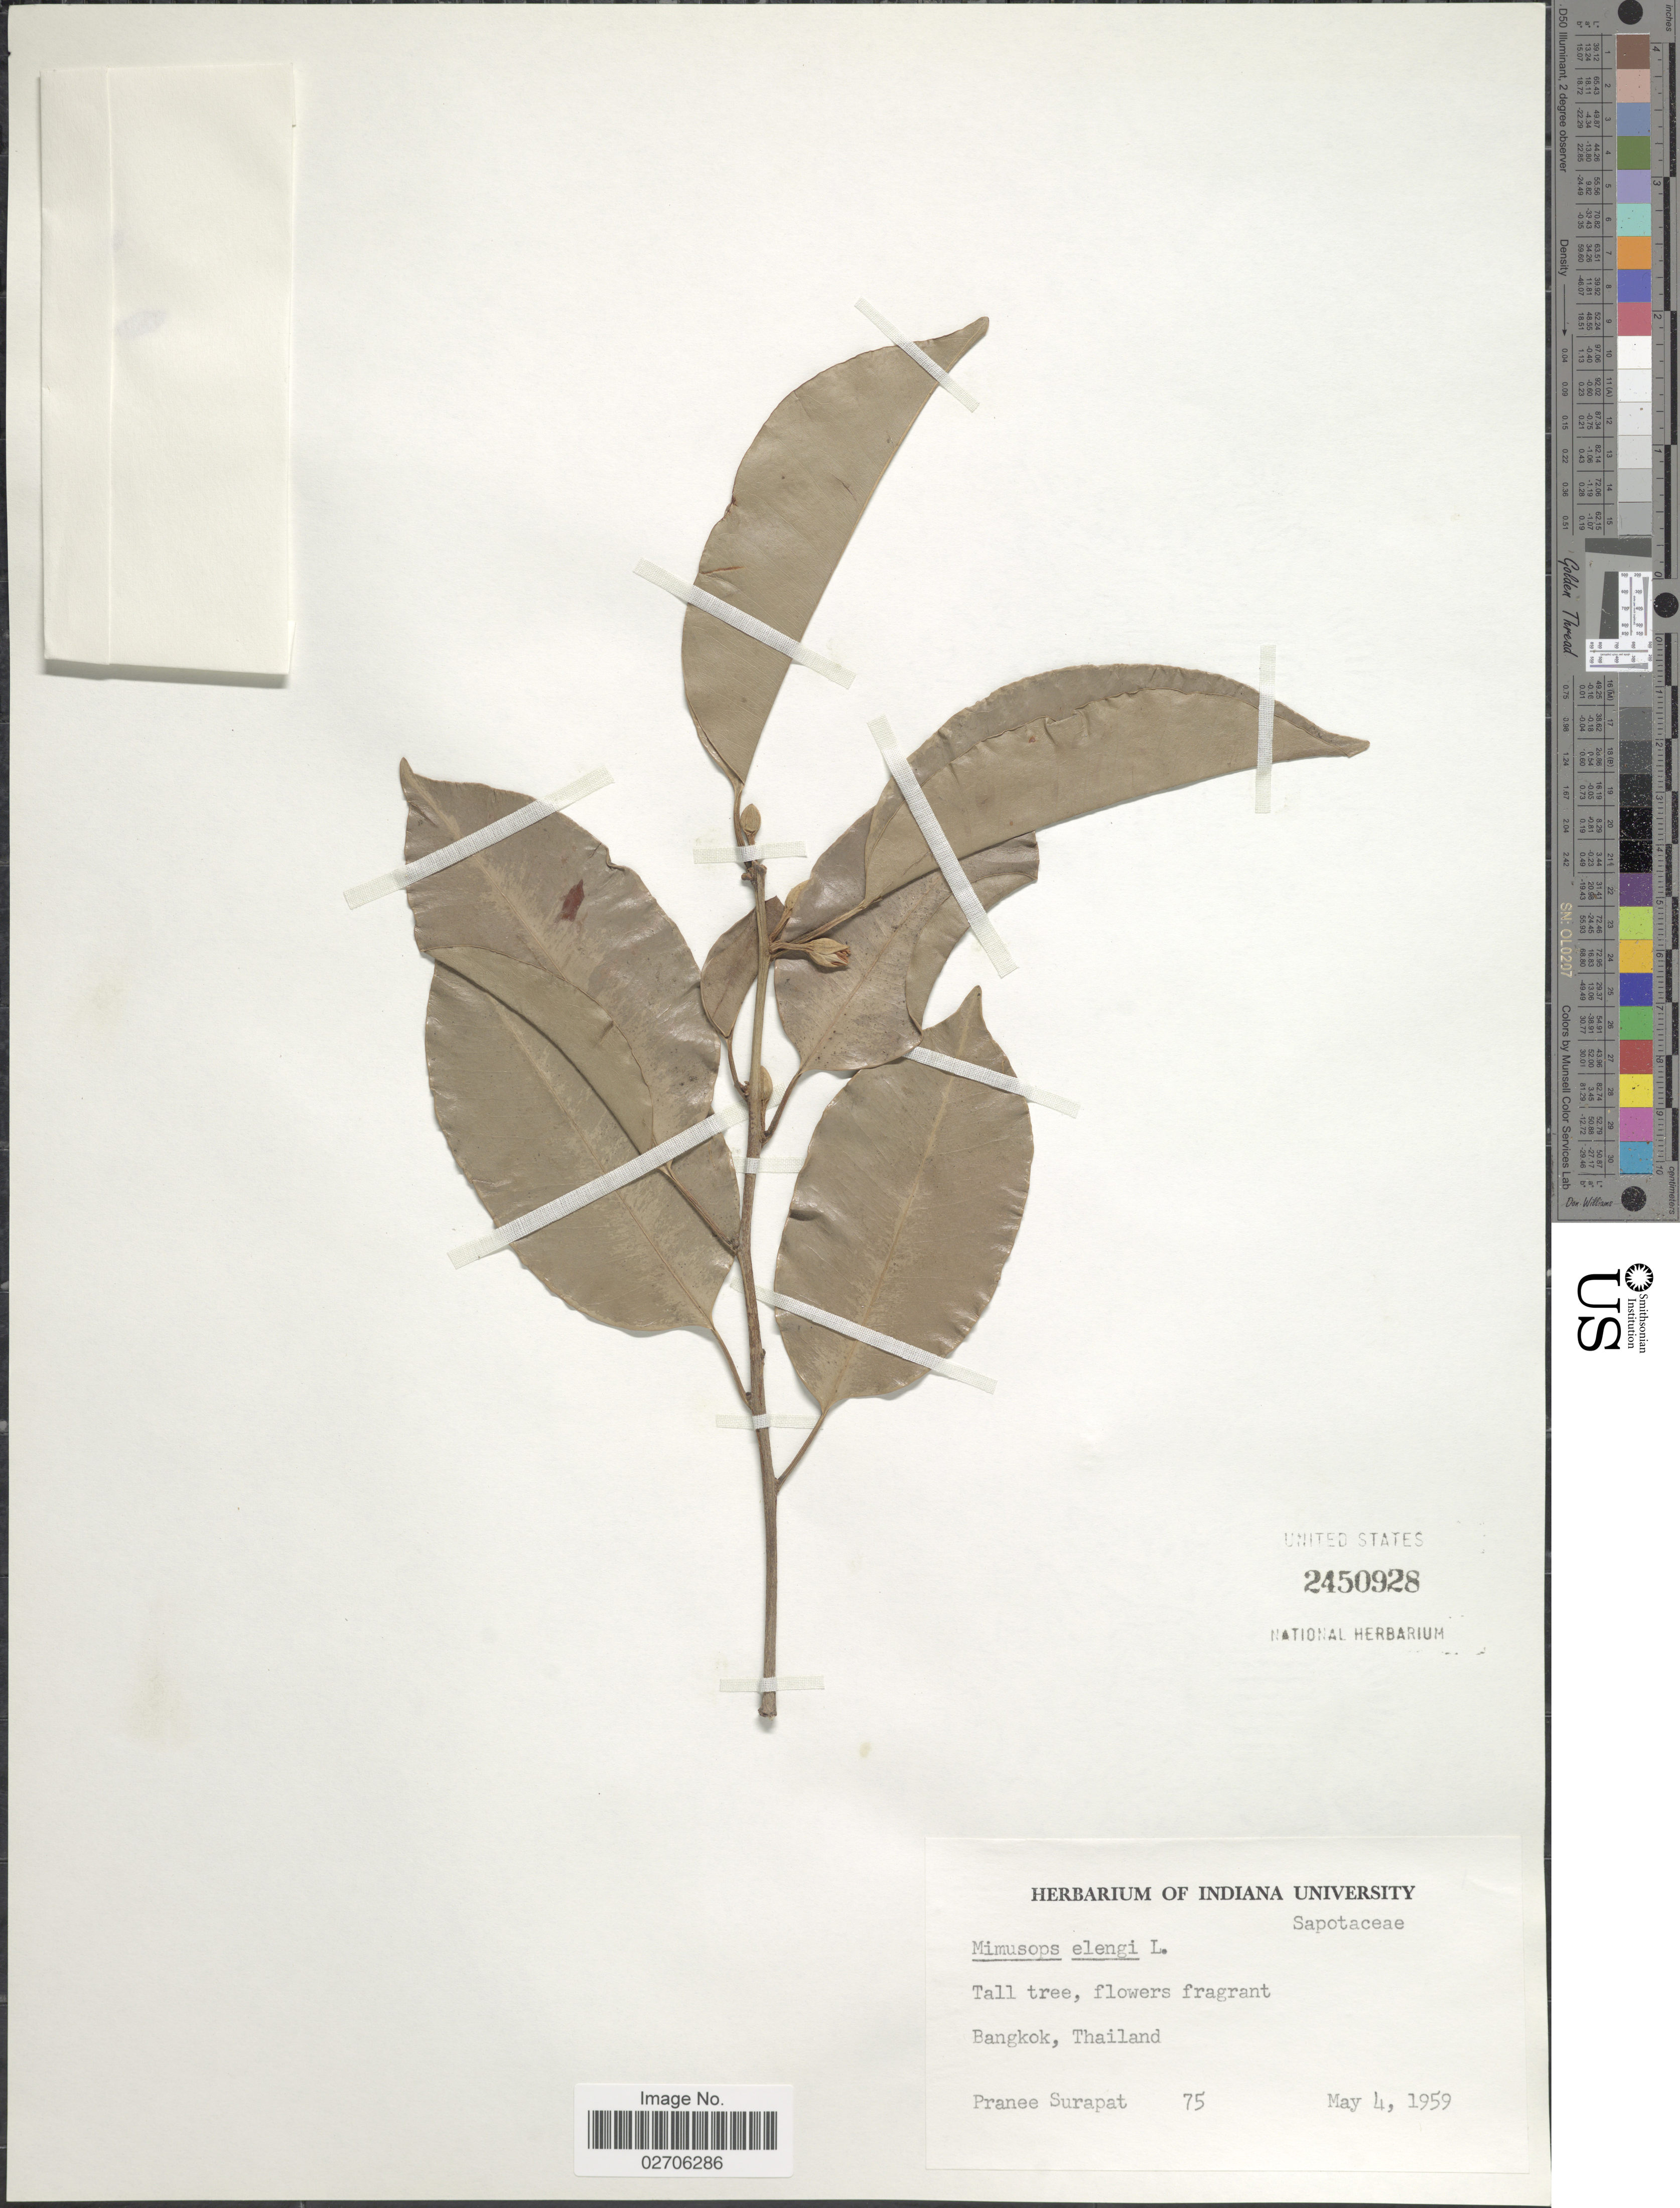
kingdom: Plantae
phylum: Tracheophyta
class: Magnoliopsida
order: Ericales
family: Sapotaceae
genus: Mimusops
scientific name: Mimusops djave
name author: Engl.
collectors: P. Surapat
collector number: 75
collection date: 1959-05-04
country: Thailand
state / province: Bangkok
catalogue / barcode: US 2450928